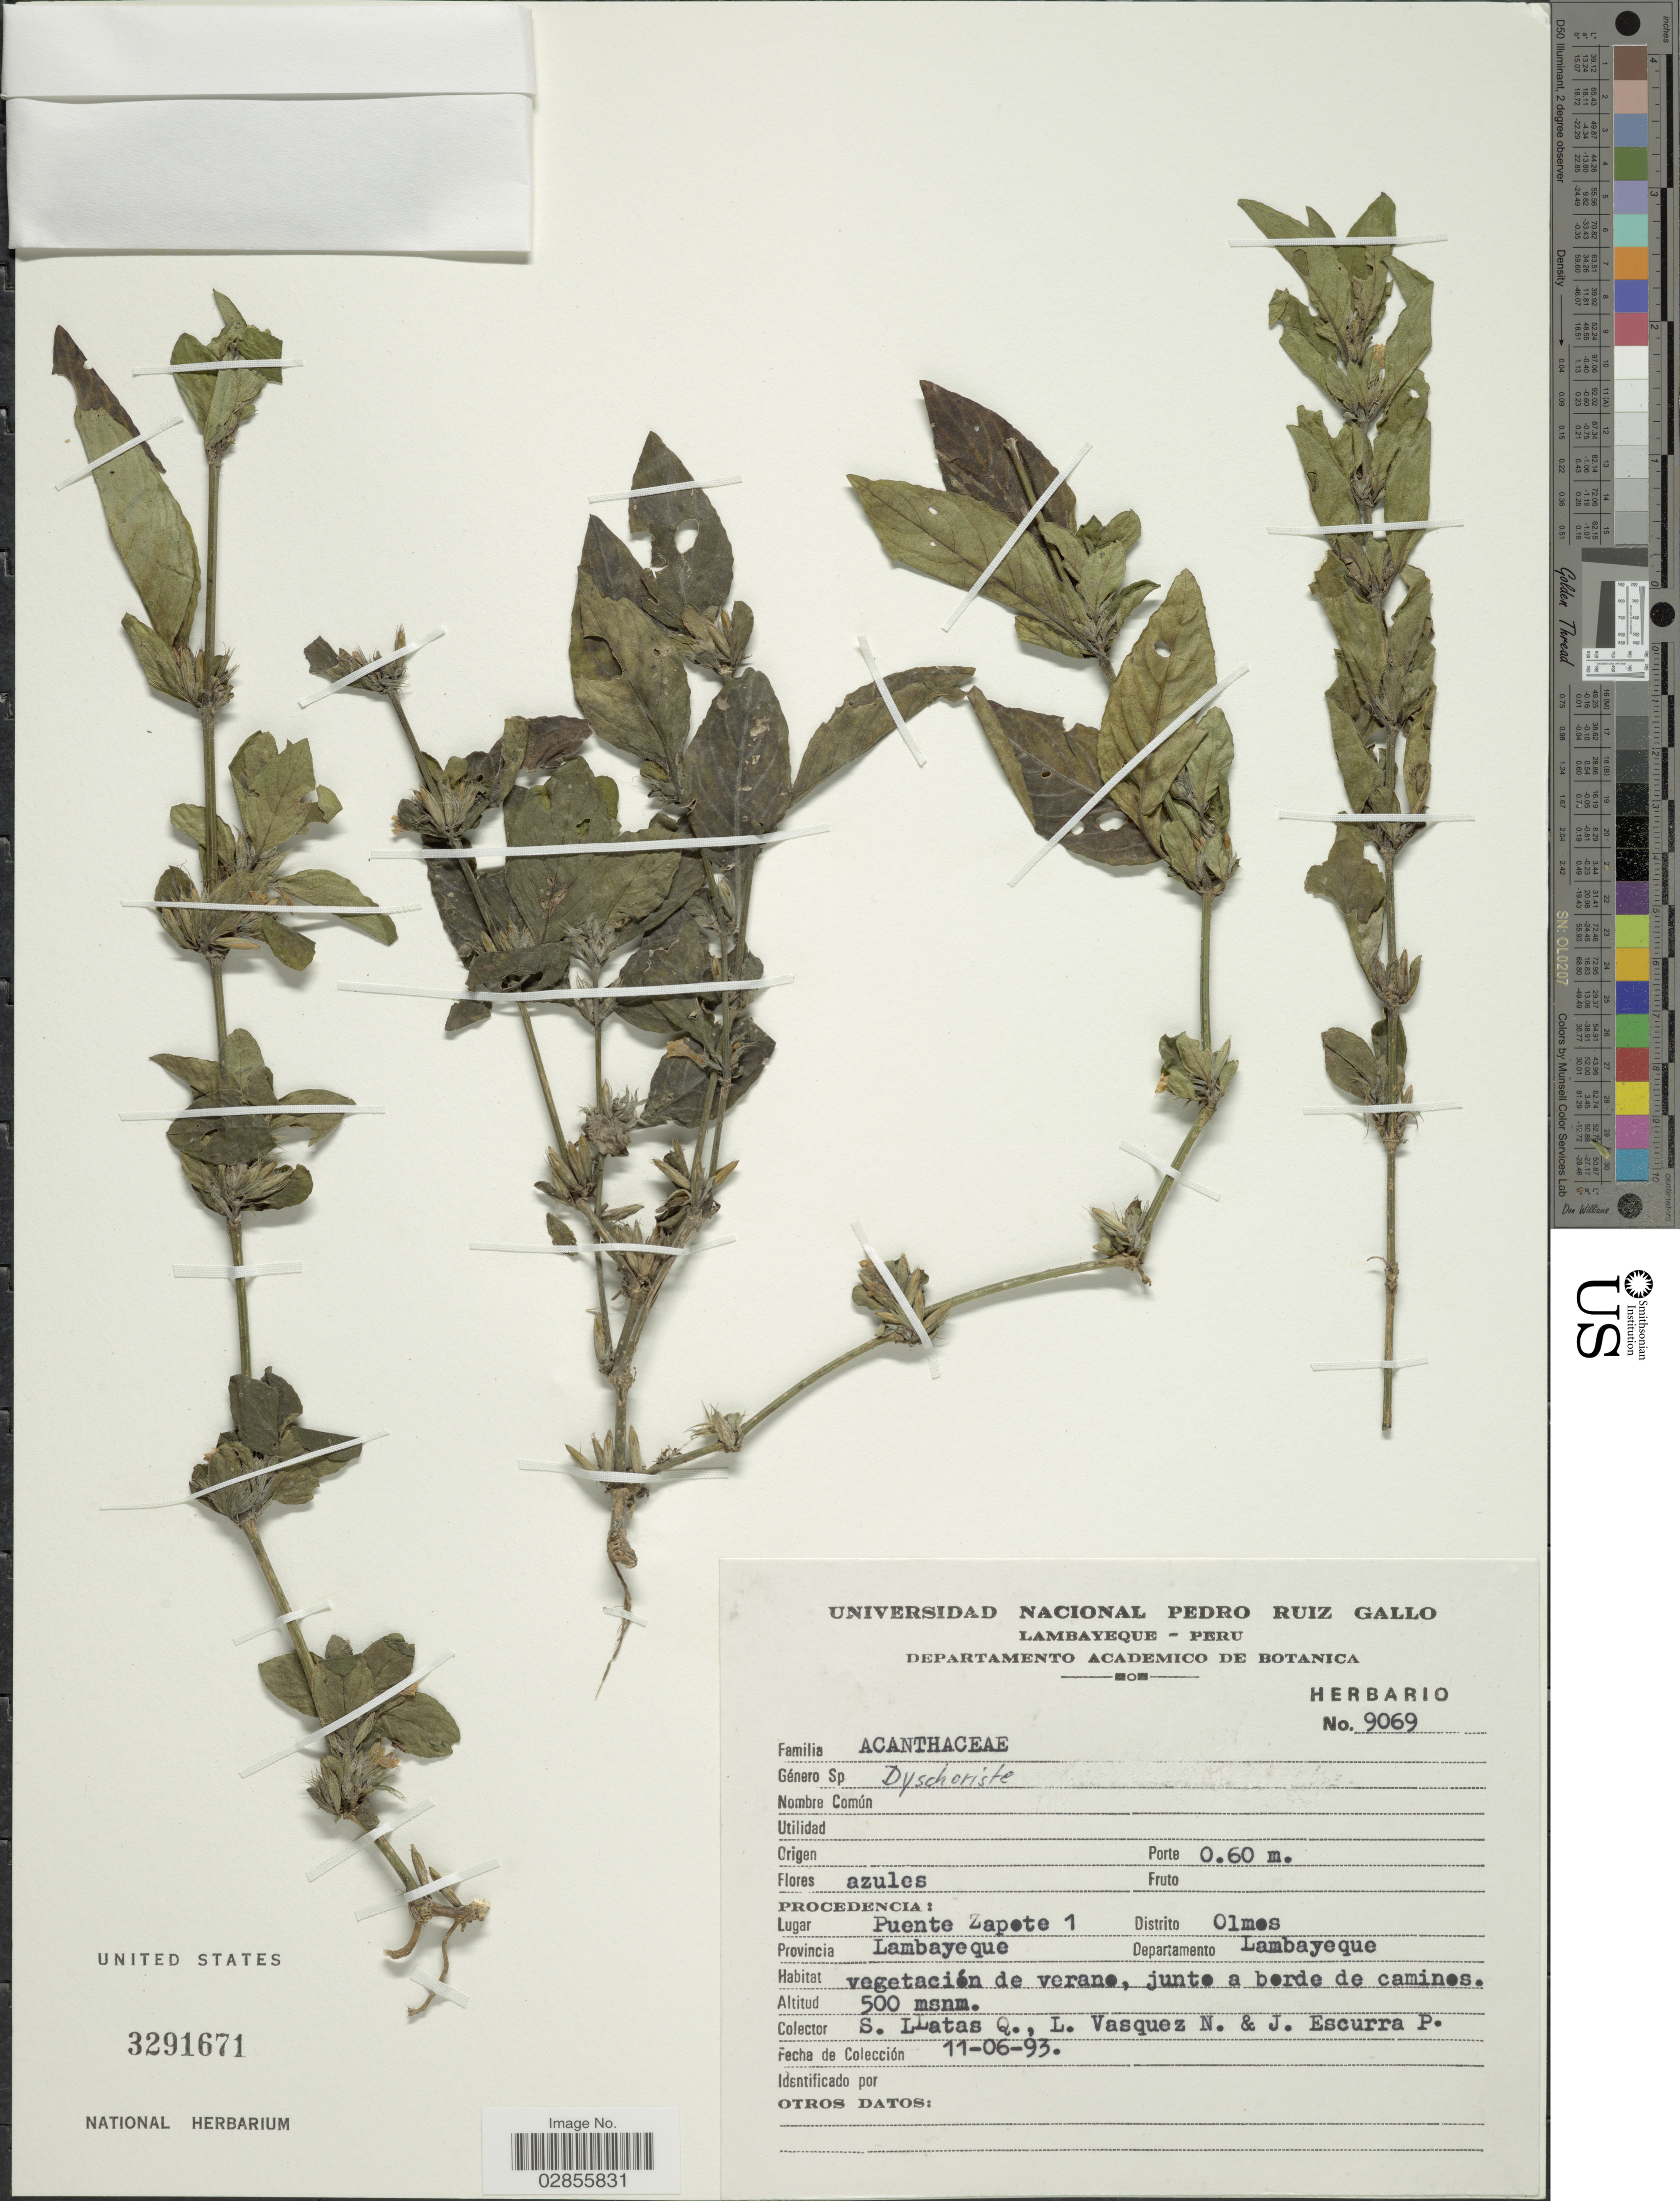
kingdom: Plantae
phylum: Tracheophyta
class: Magnoliopsida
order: Lamiales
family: Acanthaceae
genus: Dyschoriste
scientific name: Dyschoriste sp.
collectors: S. Llatas Quiroz, L. Vasquez N. & J. Escurra P.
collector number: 9069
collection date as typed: Transcribed d/m/y: 11/6/93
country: Peru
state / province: Lambayeque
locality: Puente Zapote 1. Distrito Olmes. Provincia Lambayeque. Departamento Lambayeque.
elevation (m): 500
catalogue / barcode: US 3291671